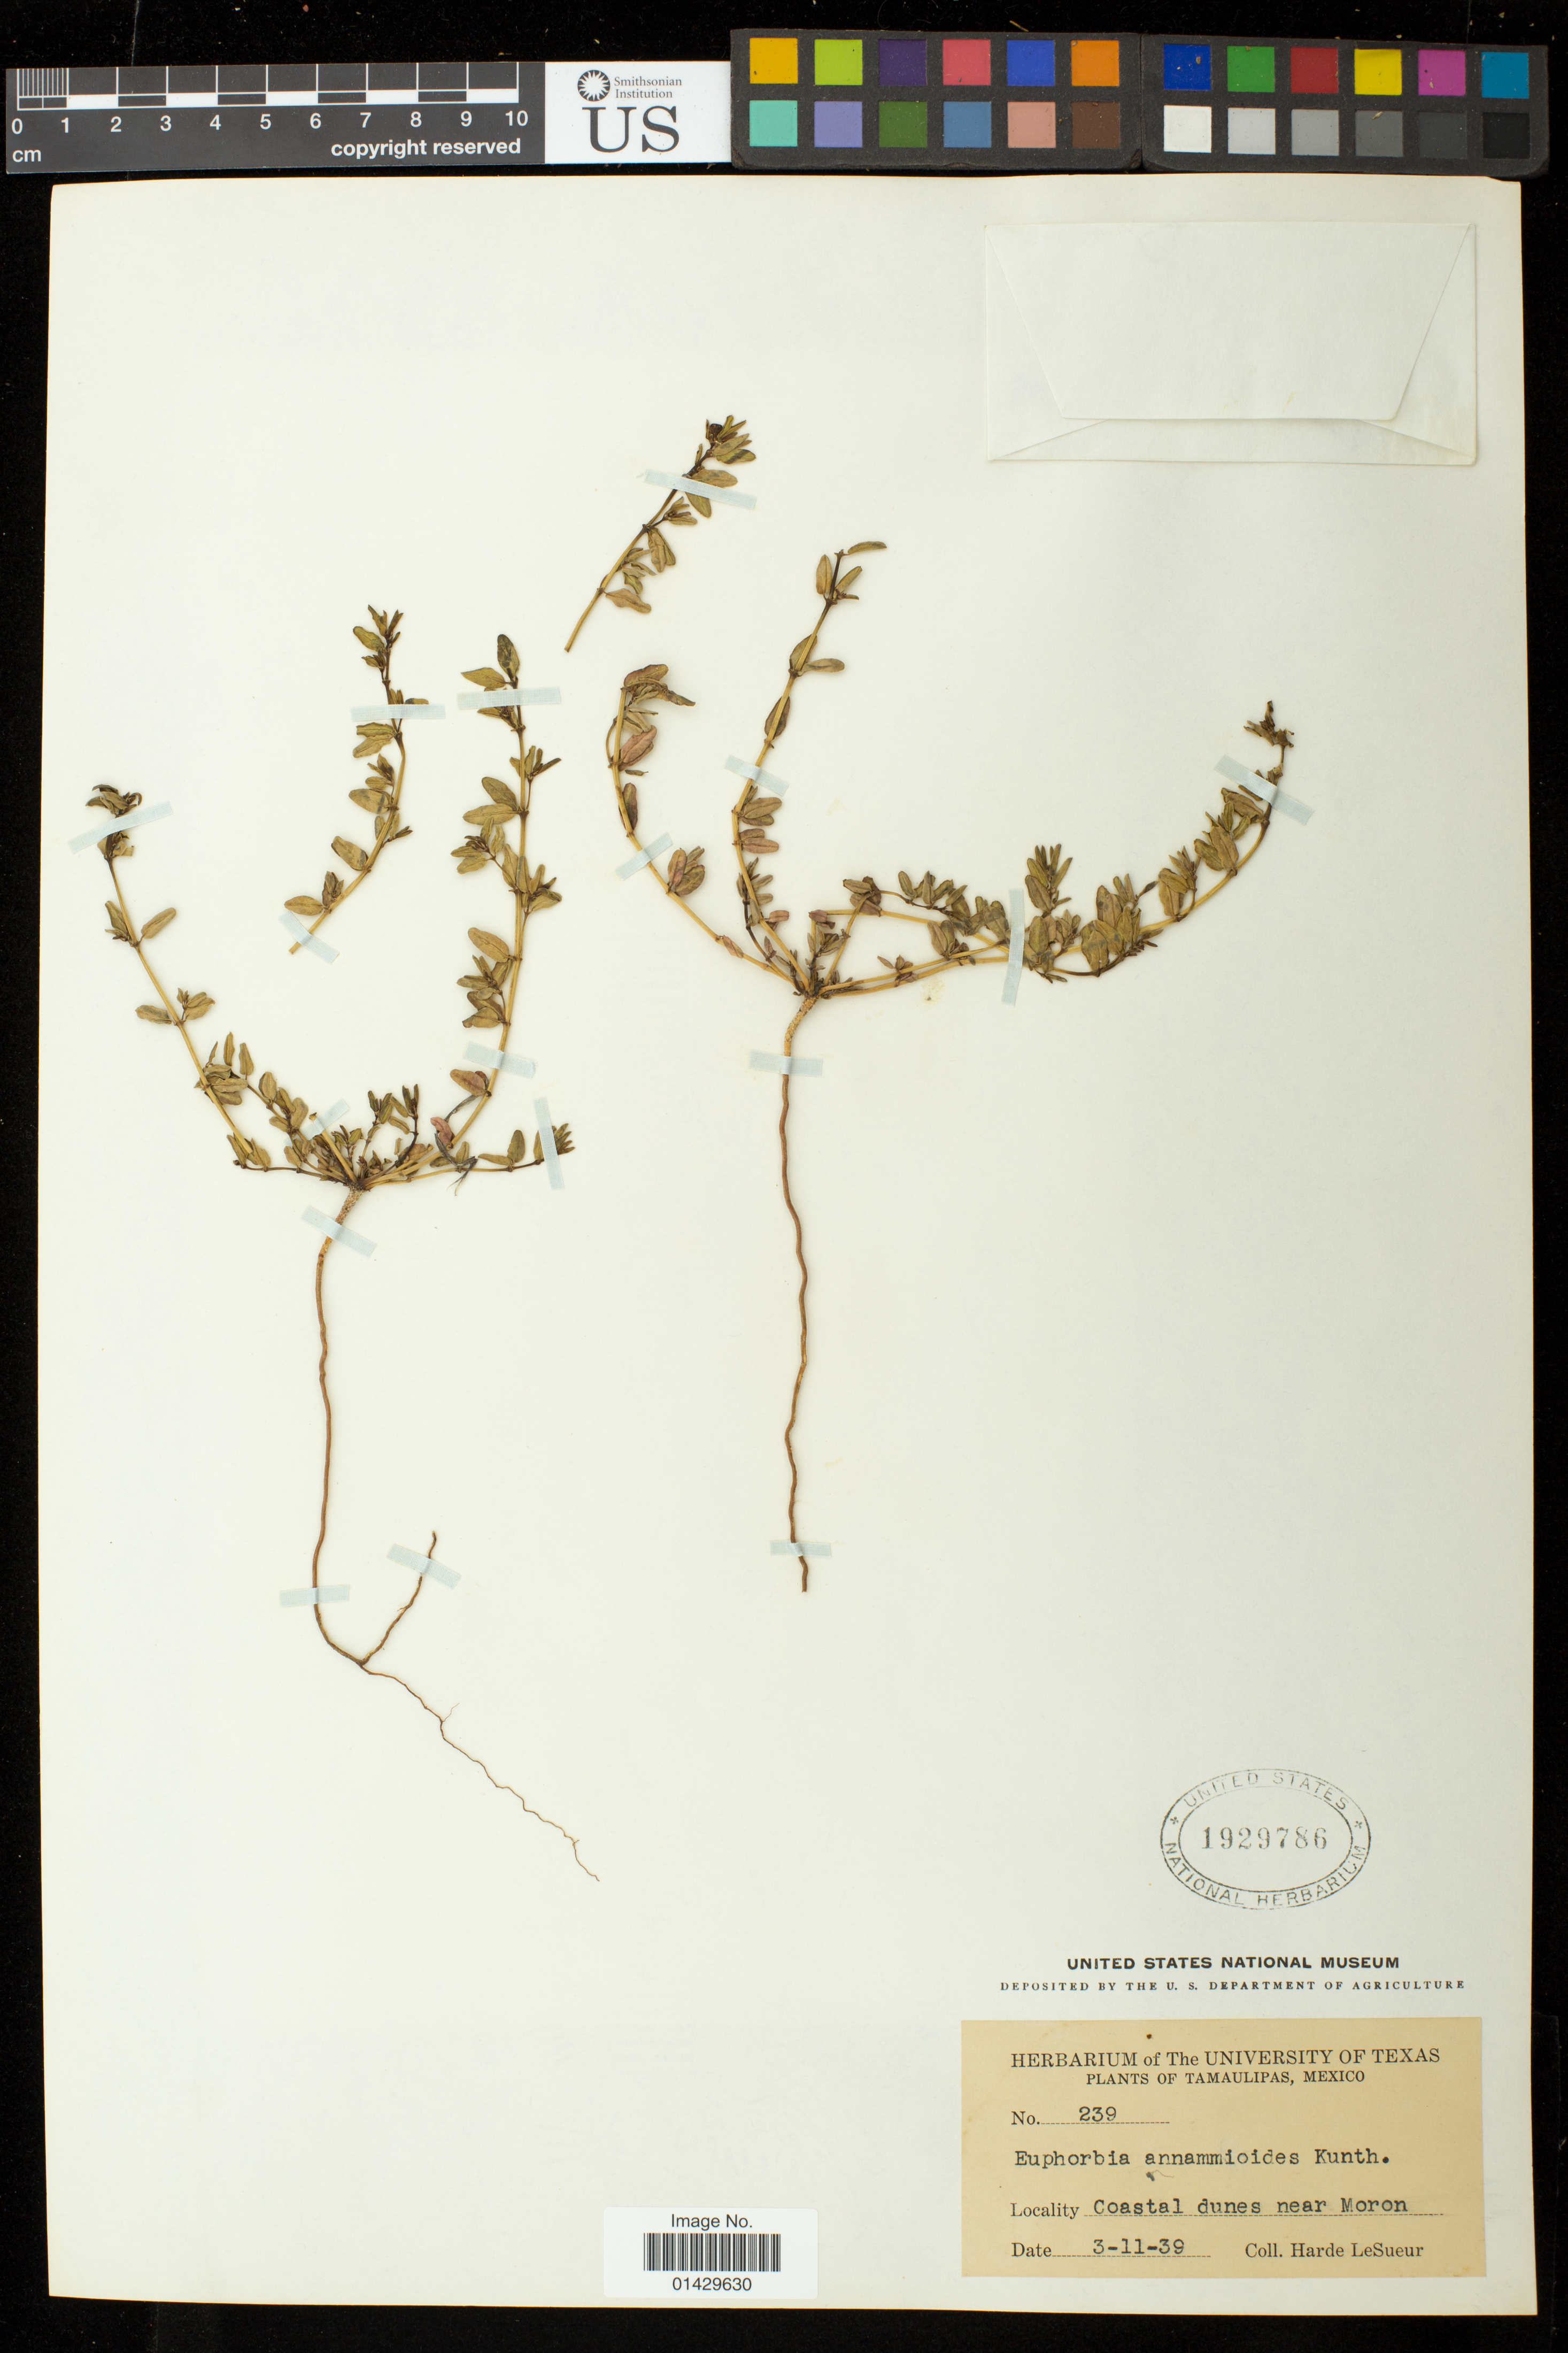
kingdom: Plantae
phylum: Tracheophyta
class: Magnoliopsida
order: Malpighiales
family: Euphorbiaceae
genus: Euphorbia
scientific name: Euphorbia bombensis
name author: Jacq.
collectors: H. LeSueur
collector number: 239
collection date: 1939-01-22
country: Mexico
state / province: Tamaulipas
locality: Coastal dunes near Moron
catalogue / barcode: US 1929786